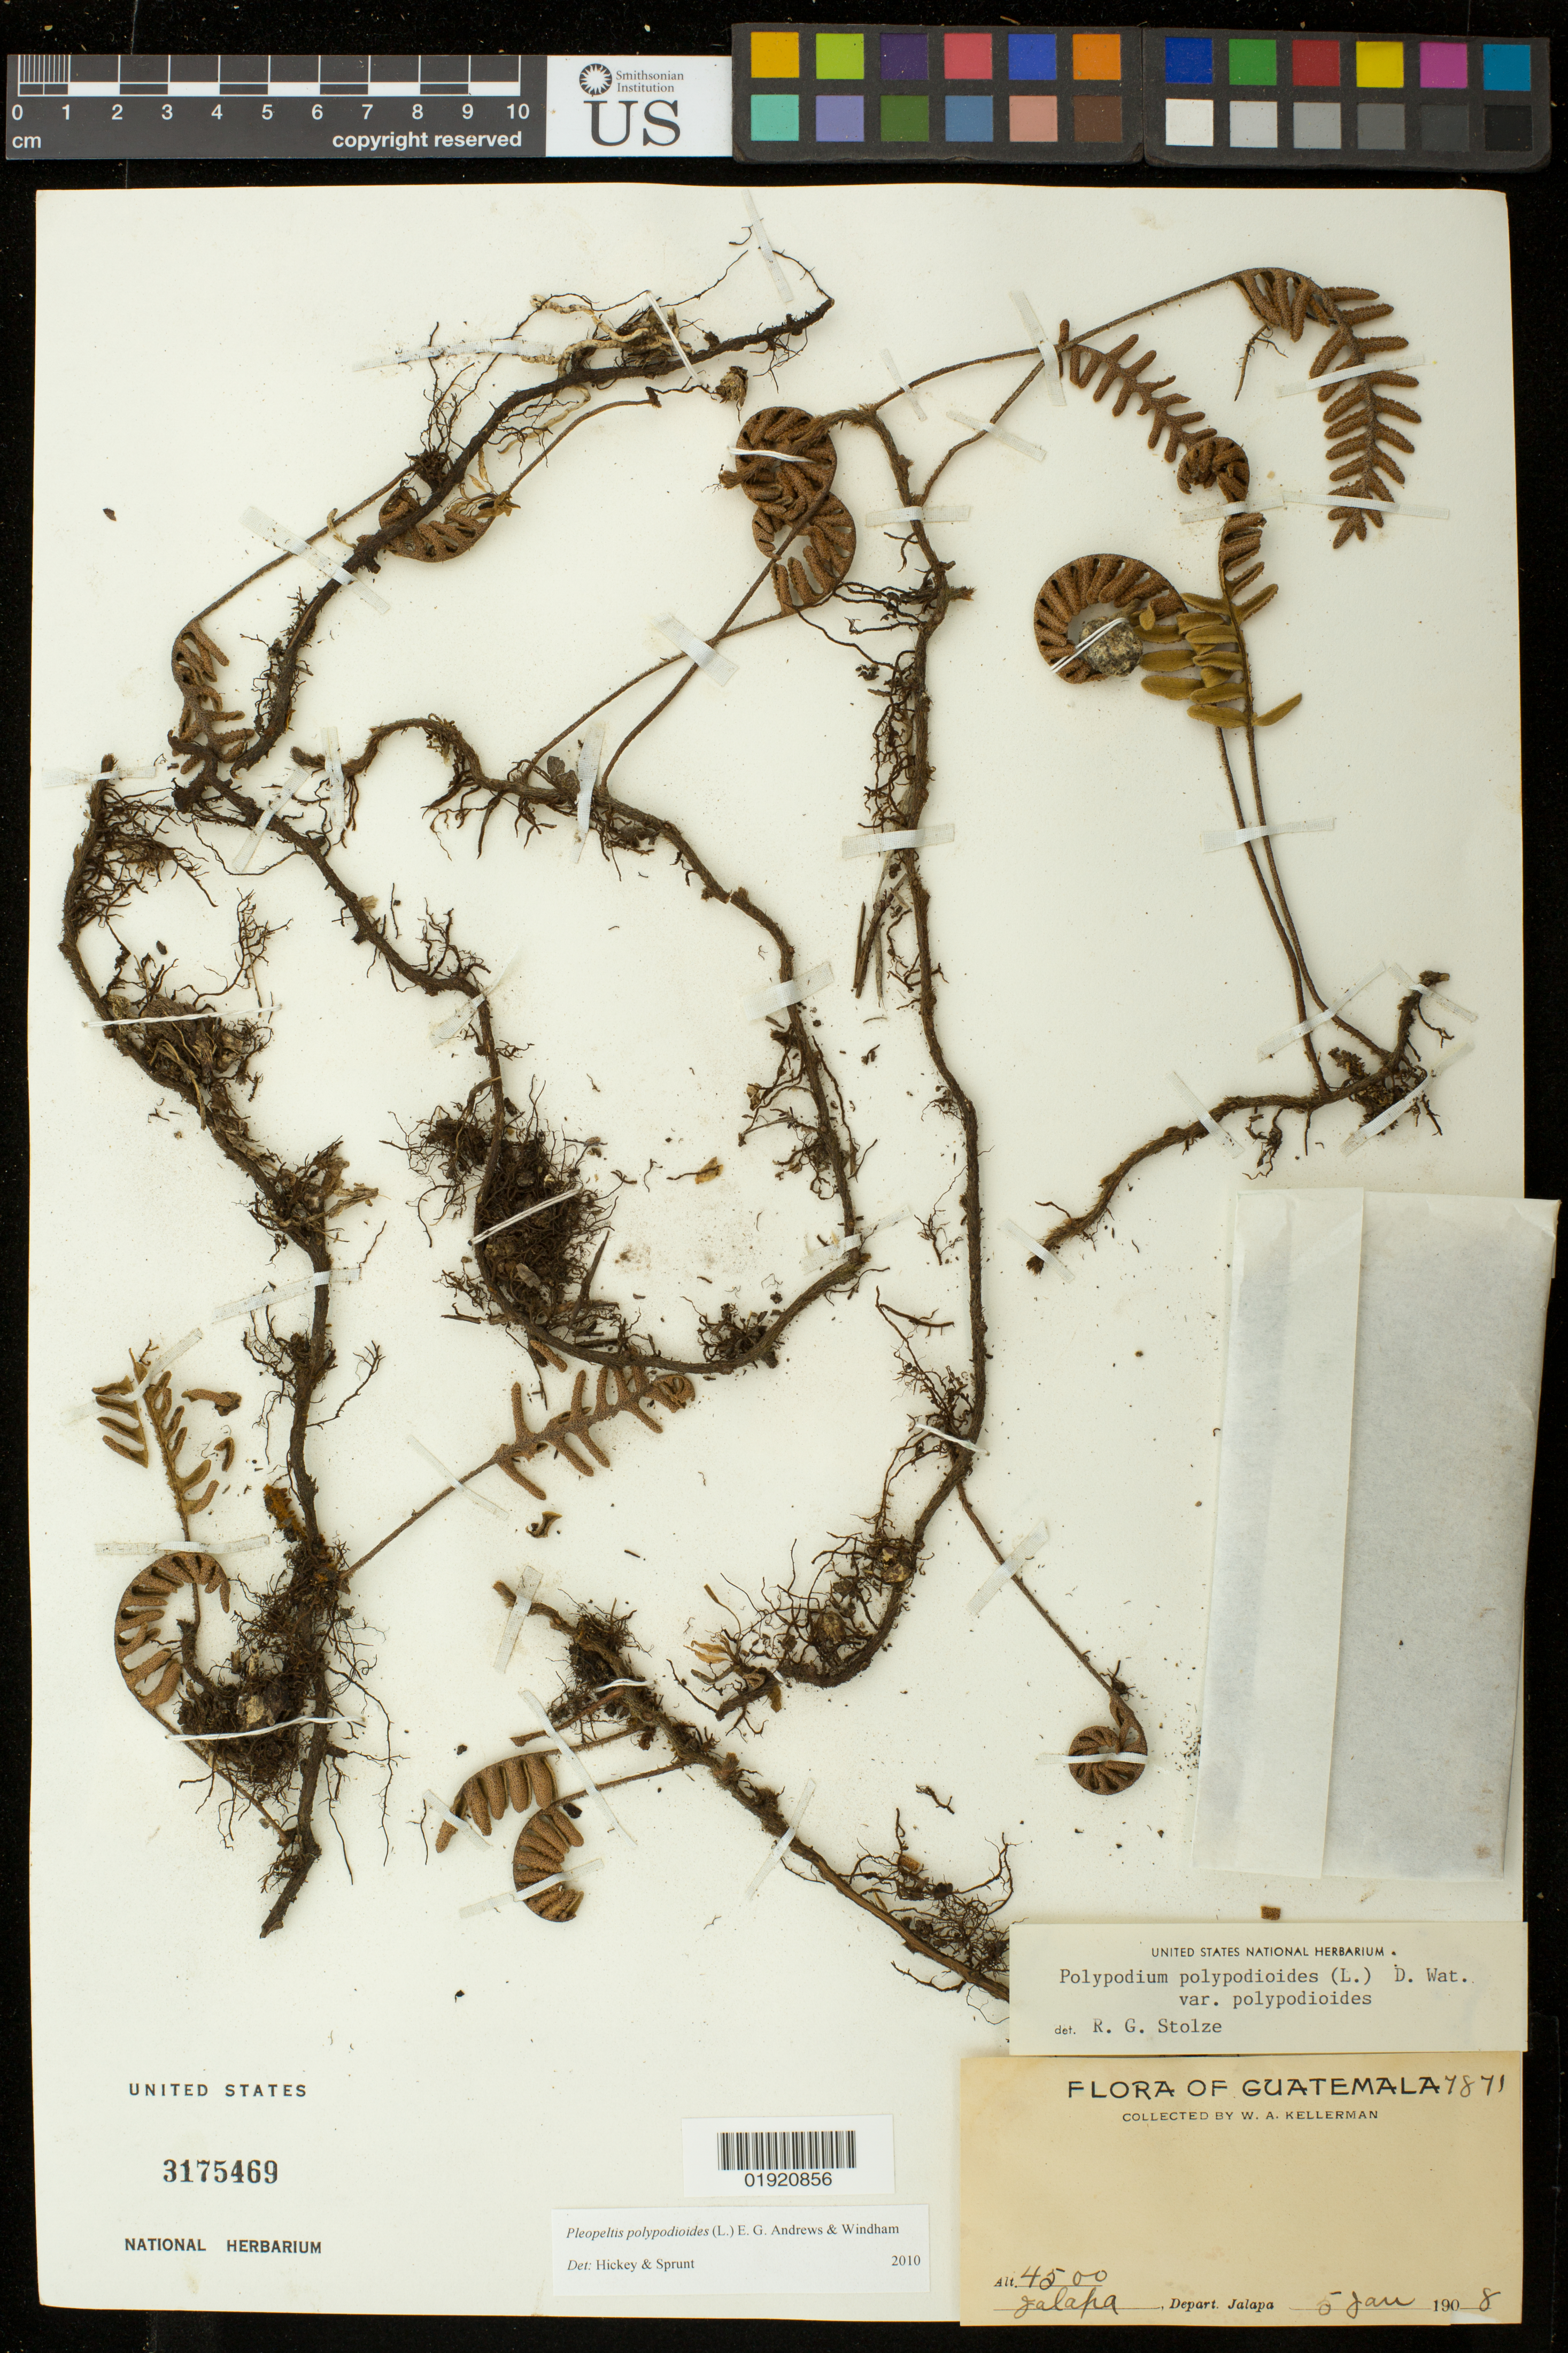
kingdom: Plantae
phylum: Tracheophyta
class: Polypodiopsida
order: Polypodiales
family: Polypodiaceae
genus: Pleopeltis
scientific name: Pleopeltis polypodioides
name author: (L.) E.G. Andrews & Windham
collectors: W. A. Kellerman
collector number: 7871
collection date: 1908-01-05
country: Guatemala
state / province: Jalapa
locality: Guatemala. Depart. Jalapa.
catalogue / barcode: US 3175469